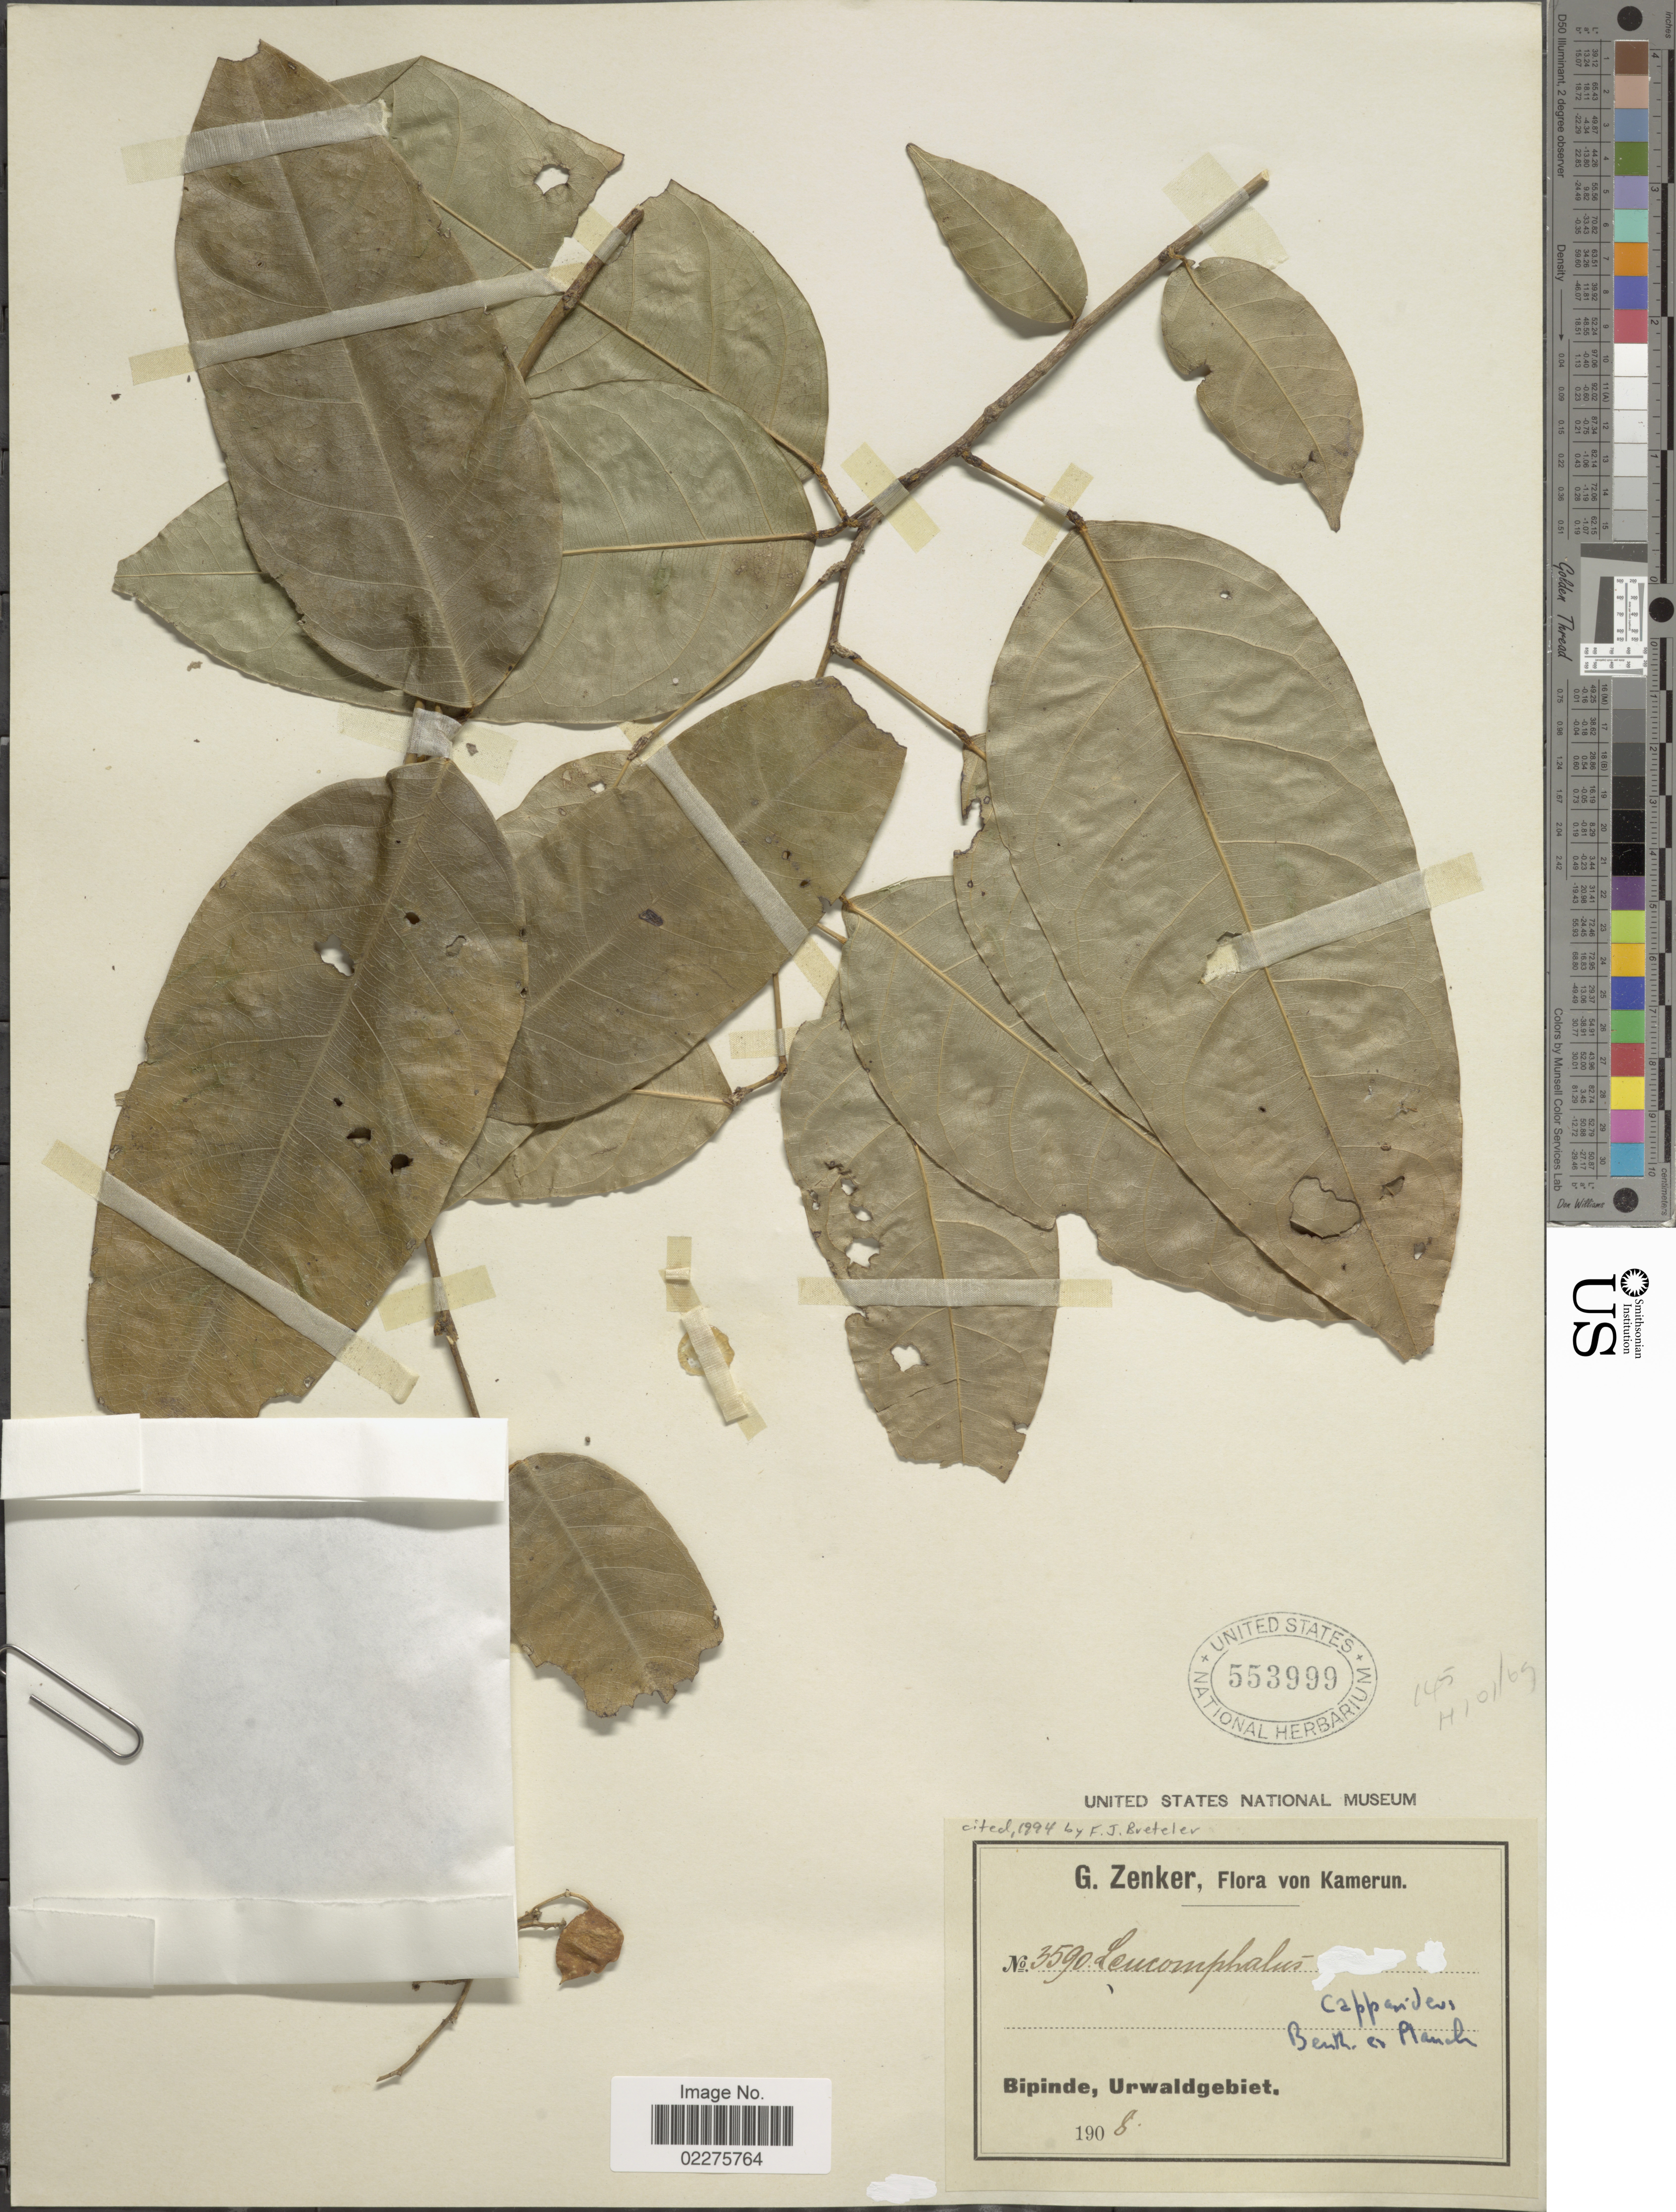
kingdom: Plantae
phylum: Tracheophyta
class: Magnoliopsida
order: Fabales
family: Fabaceae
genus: Leucomphalos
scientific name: Leucomphalos capparideus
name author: Benth. ex Planch.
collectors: G. A. Zenker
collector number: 3590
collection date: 1908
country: Cameroon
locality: Bipinde, Urwaldgebiet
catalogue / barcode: US 553999